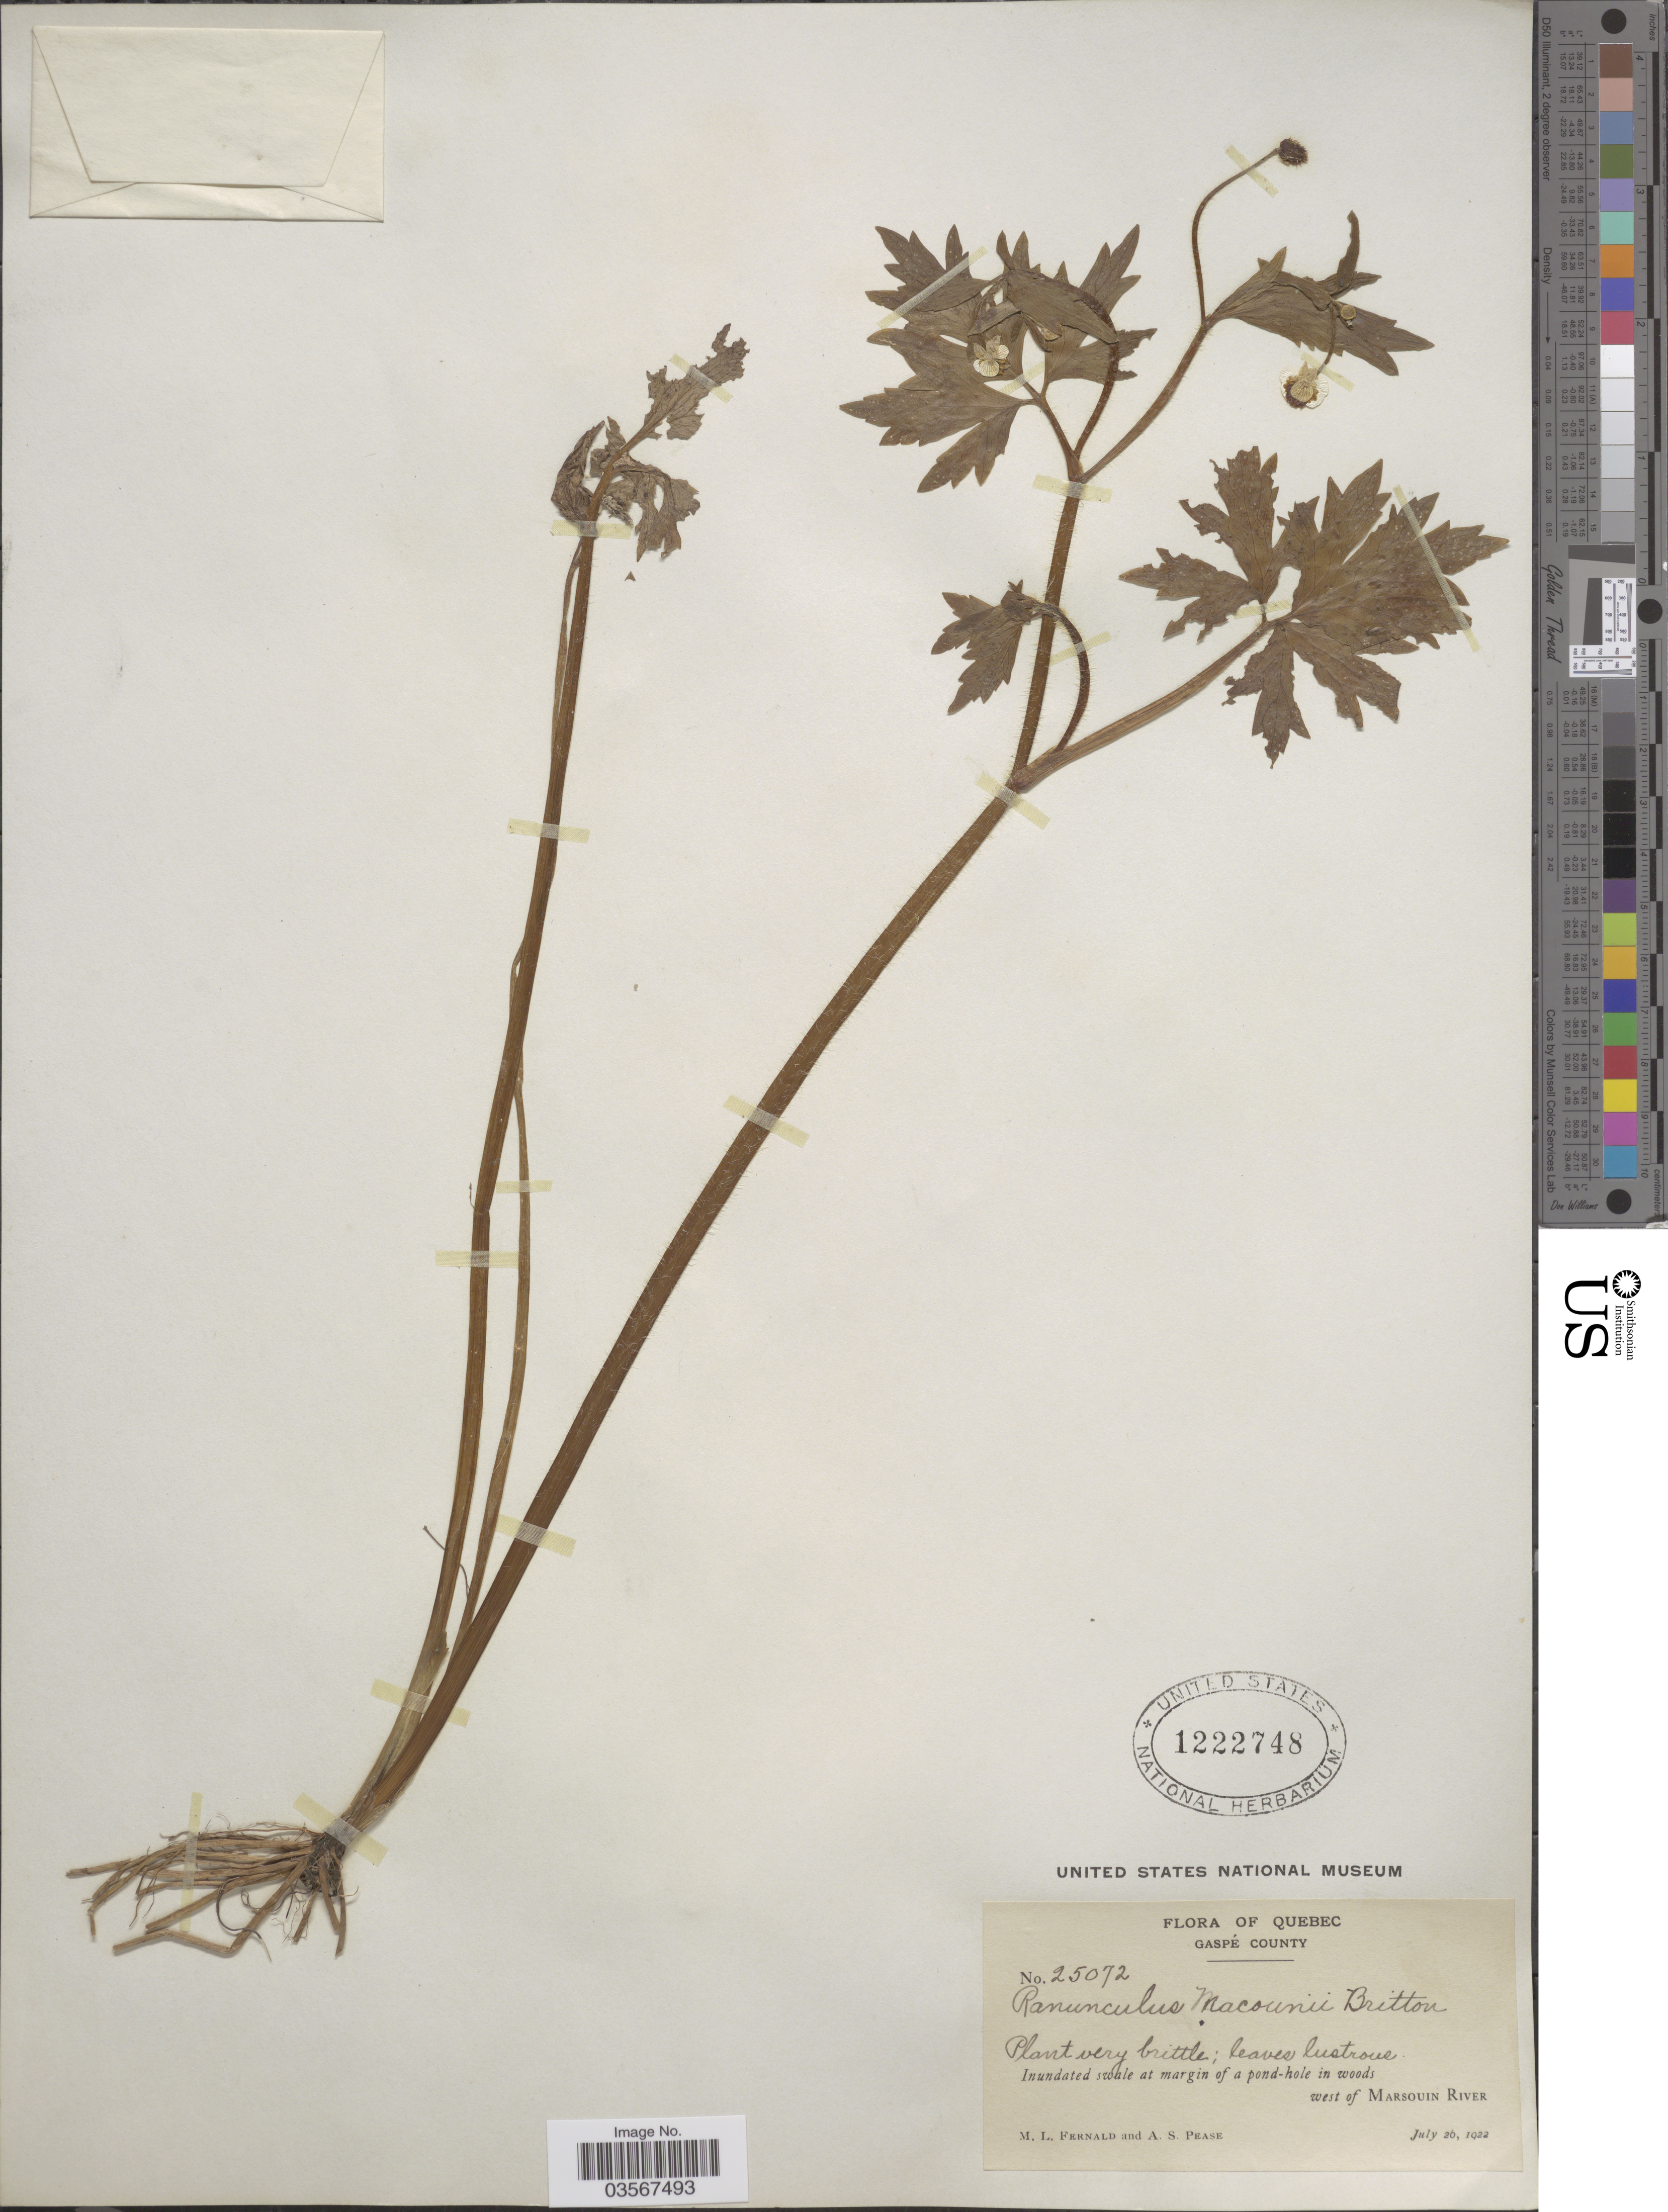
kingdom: Plantae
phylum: Tracheophyta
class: Magnoliopsida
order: Ranunculales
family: Ranunculaceae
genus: Ranunculus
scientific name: Ranunculus macounii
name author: Britton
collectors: M. L. Fernald & A. S. Pease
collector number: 25072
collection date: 1922-07-26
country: Canada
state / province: Quebec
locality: Gaspé County. West of Marsouin River.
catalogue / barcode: US 1222748